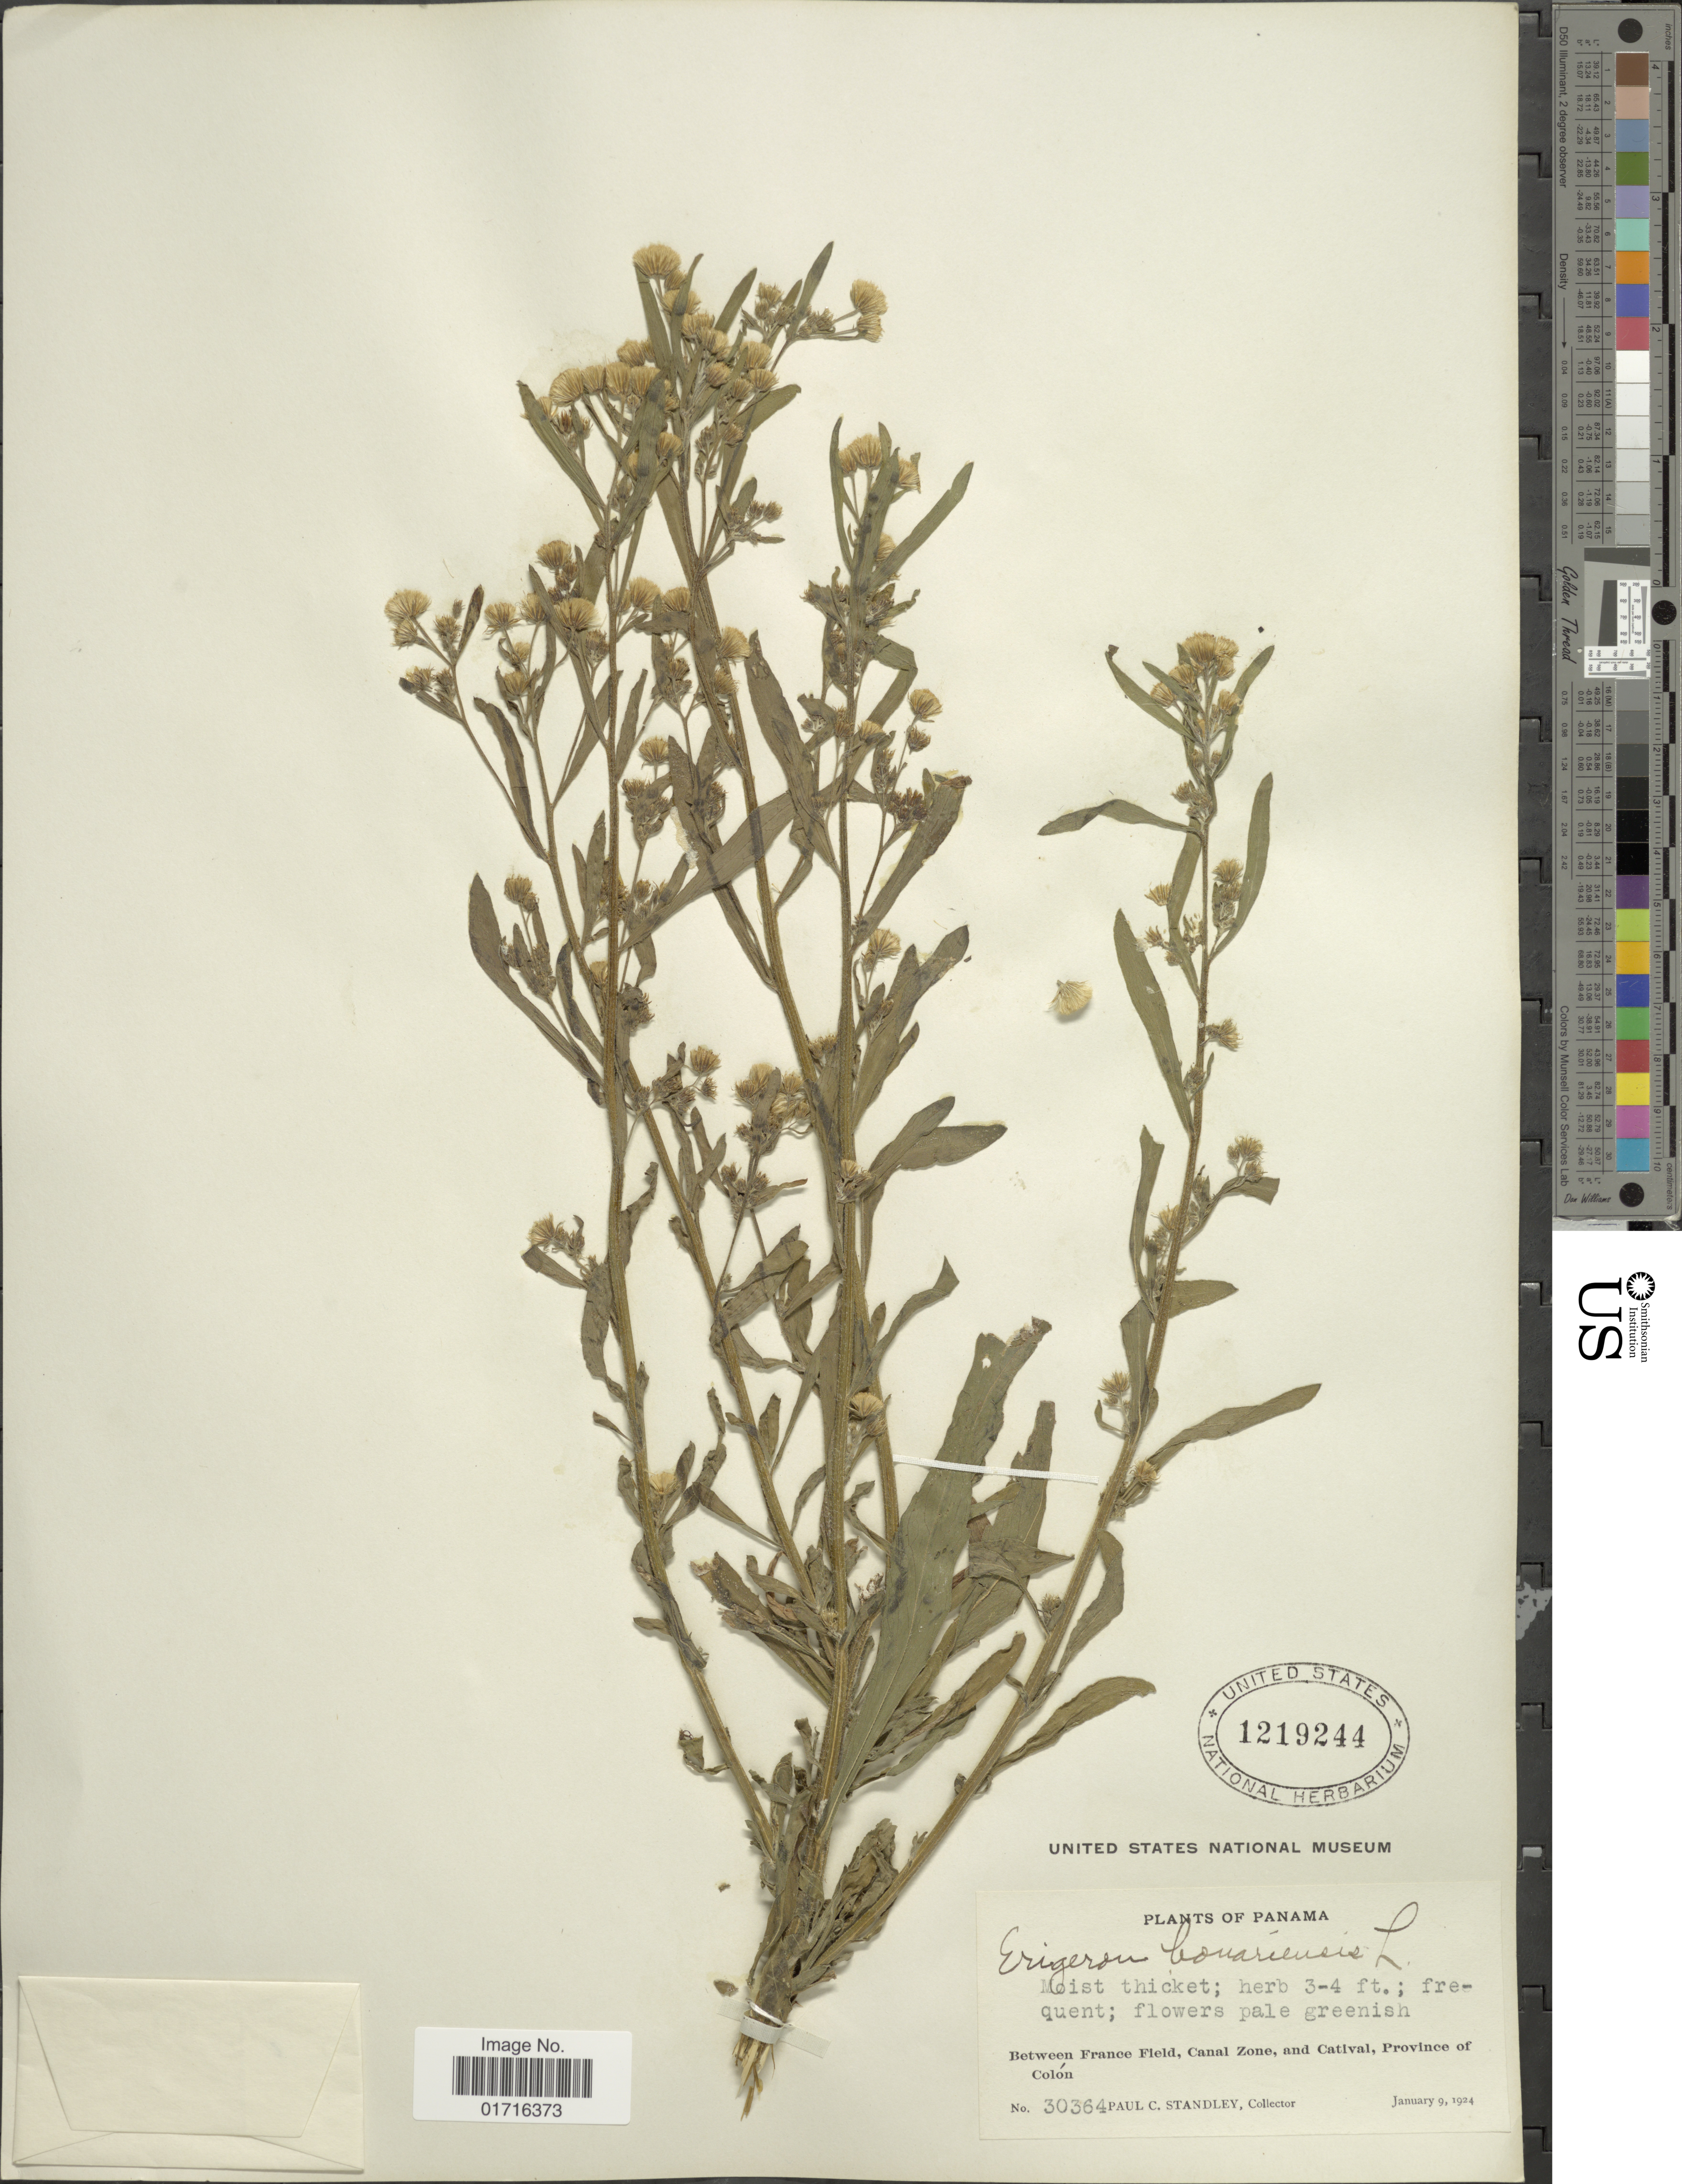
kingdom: Plantae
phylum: Tracheophyta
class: Magnoliopsida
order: Asterales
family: Asteraceae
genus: Conyza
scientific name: Conyza bonariensis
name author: (L.) Cronq.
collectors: P. C. Standley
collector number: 30364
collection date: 1924-01-09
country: Panama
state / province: Colón / Panamá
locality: Between France Field, Canal Zone, and Catival, Province of Colon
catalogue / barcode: US 1219244